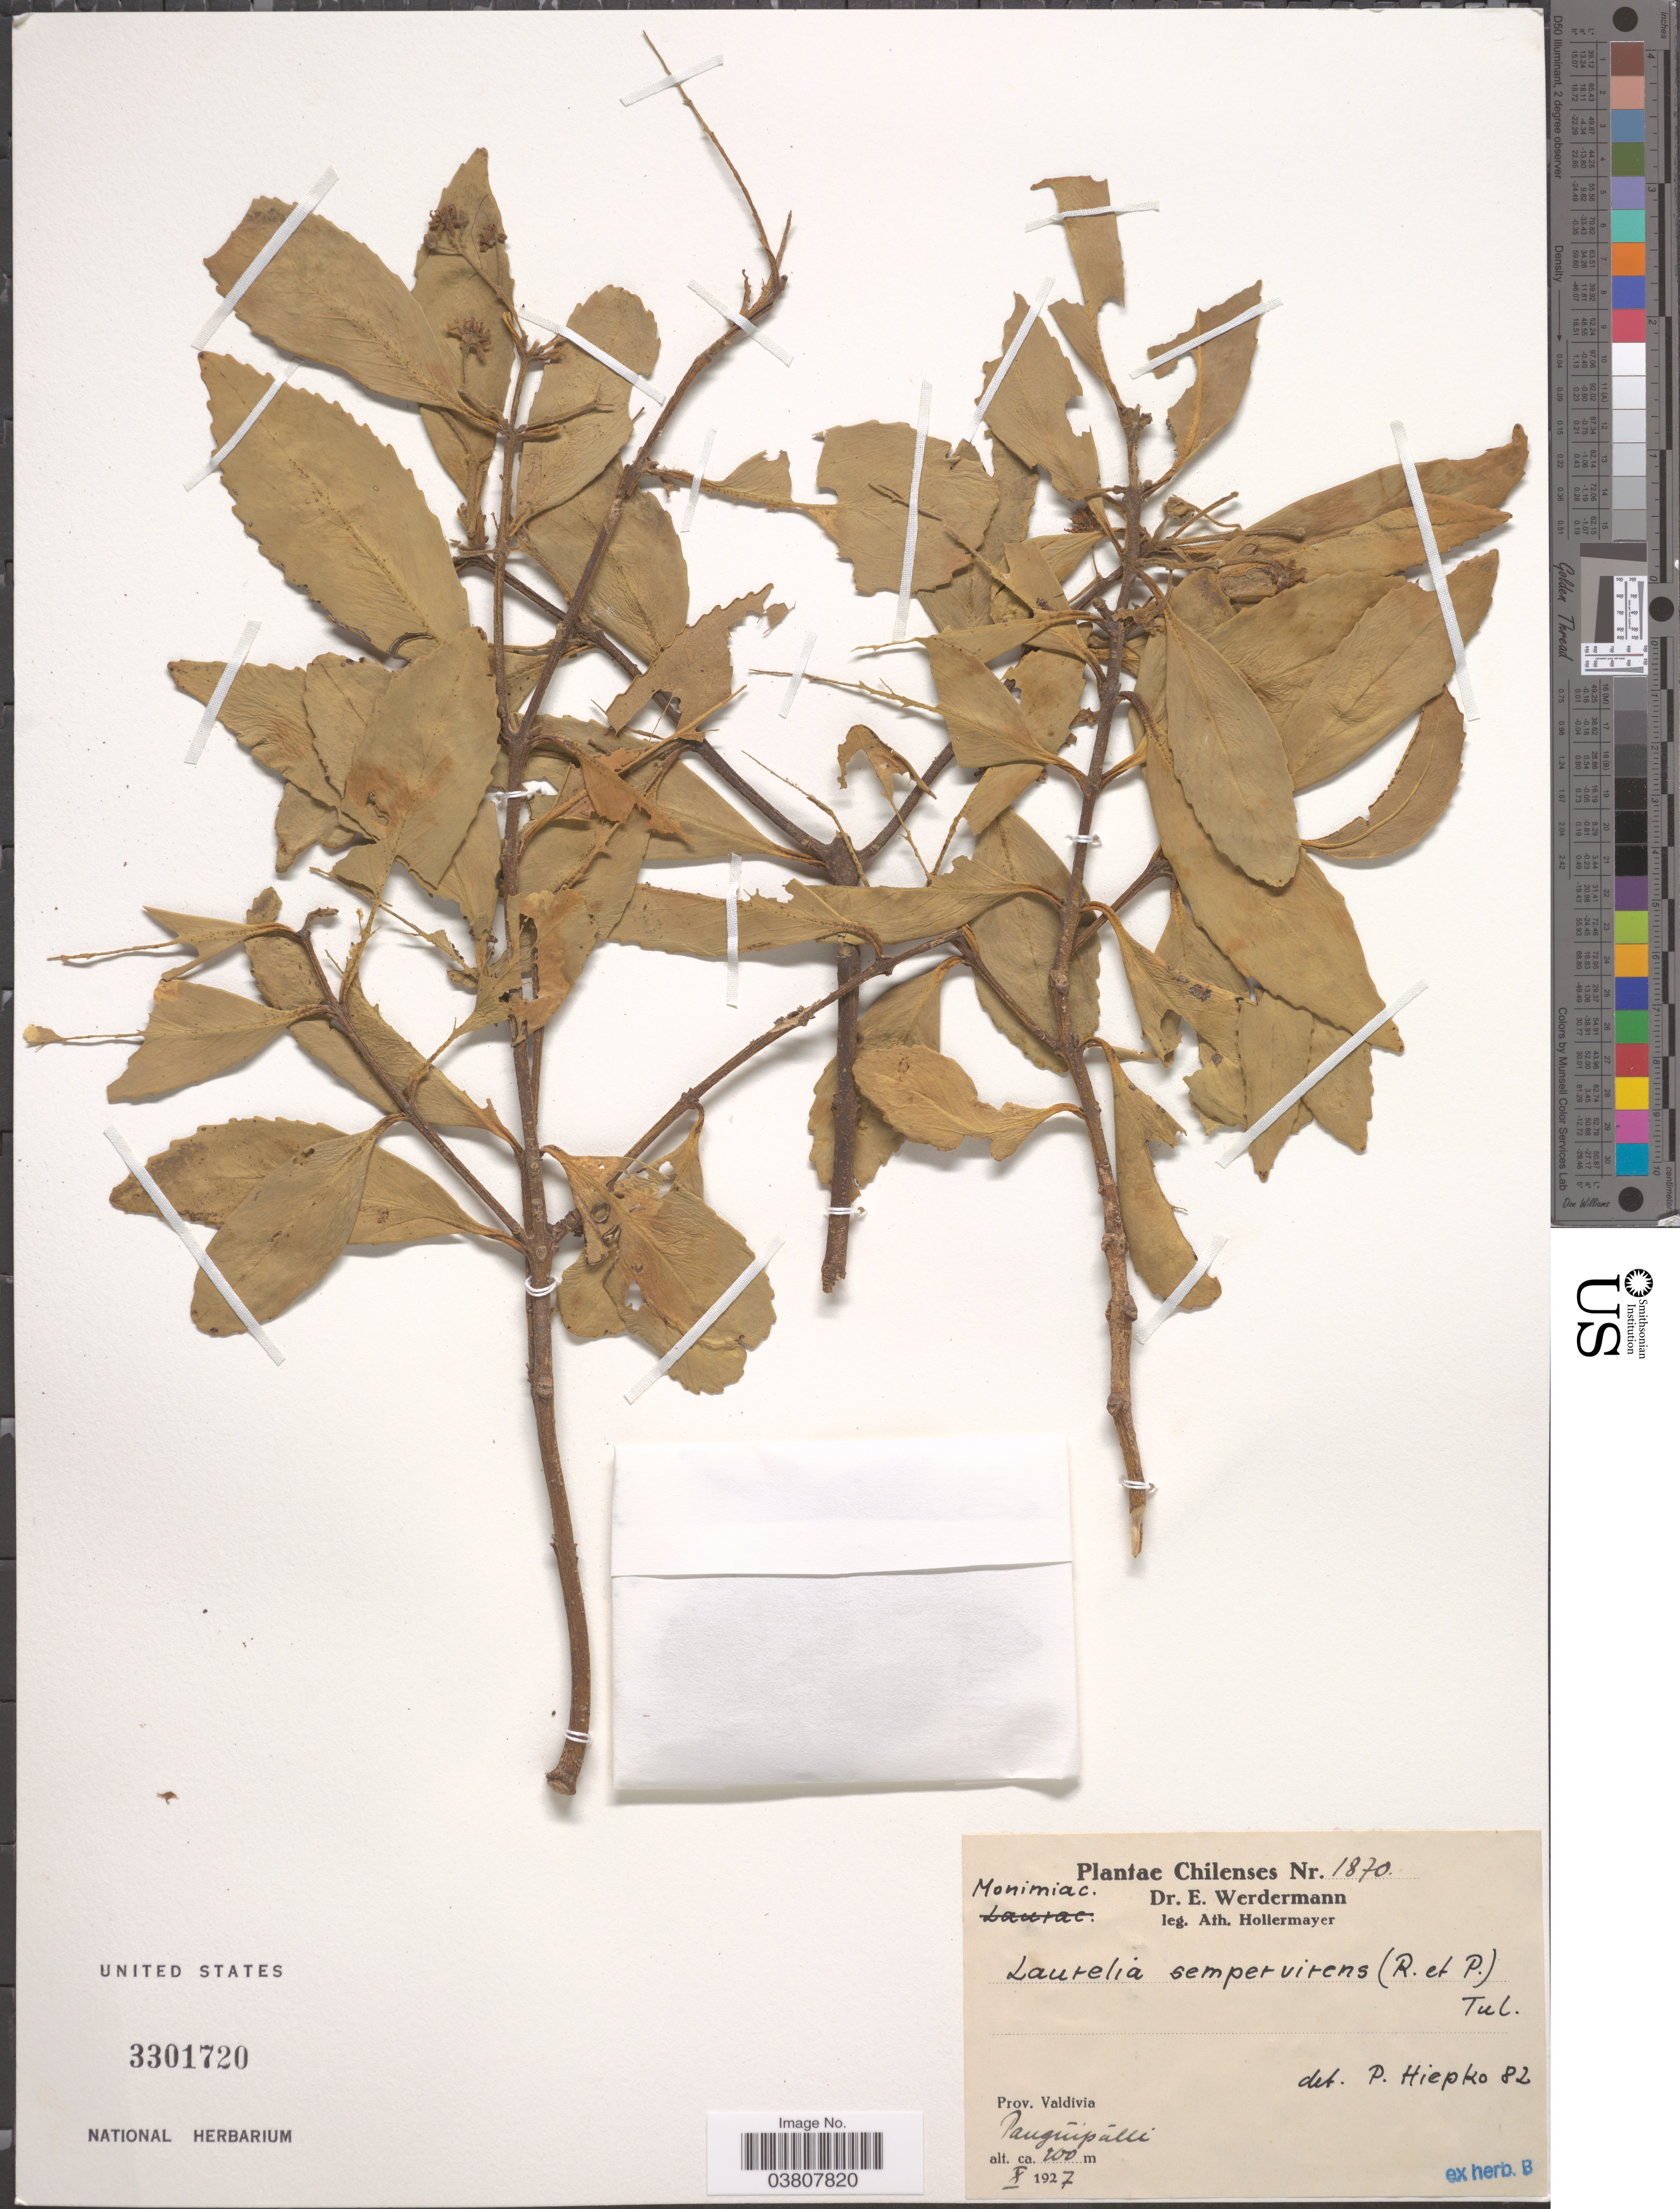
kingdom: Plantae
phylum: Tracheophyta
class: Magnoliopsida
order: Laurales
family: Atherospermataceae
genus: Laurelia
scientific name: Laurelia sempervirens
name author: (Ruiz & Pav.) Tul.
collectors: A. Hollermayer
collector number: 1870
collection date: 1927-10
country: Chile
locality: Prov. Valdivia, Panguipulli.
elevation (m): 200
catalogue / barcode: US 3301720